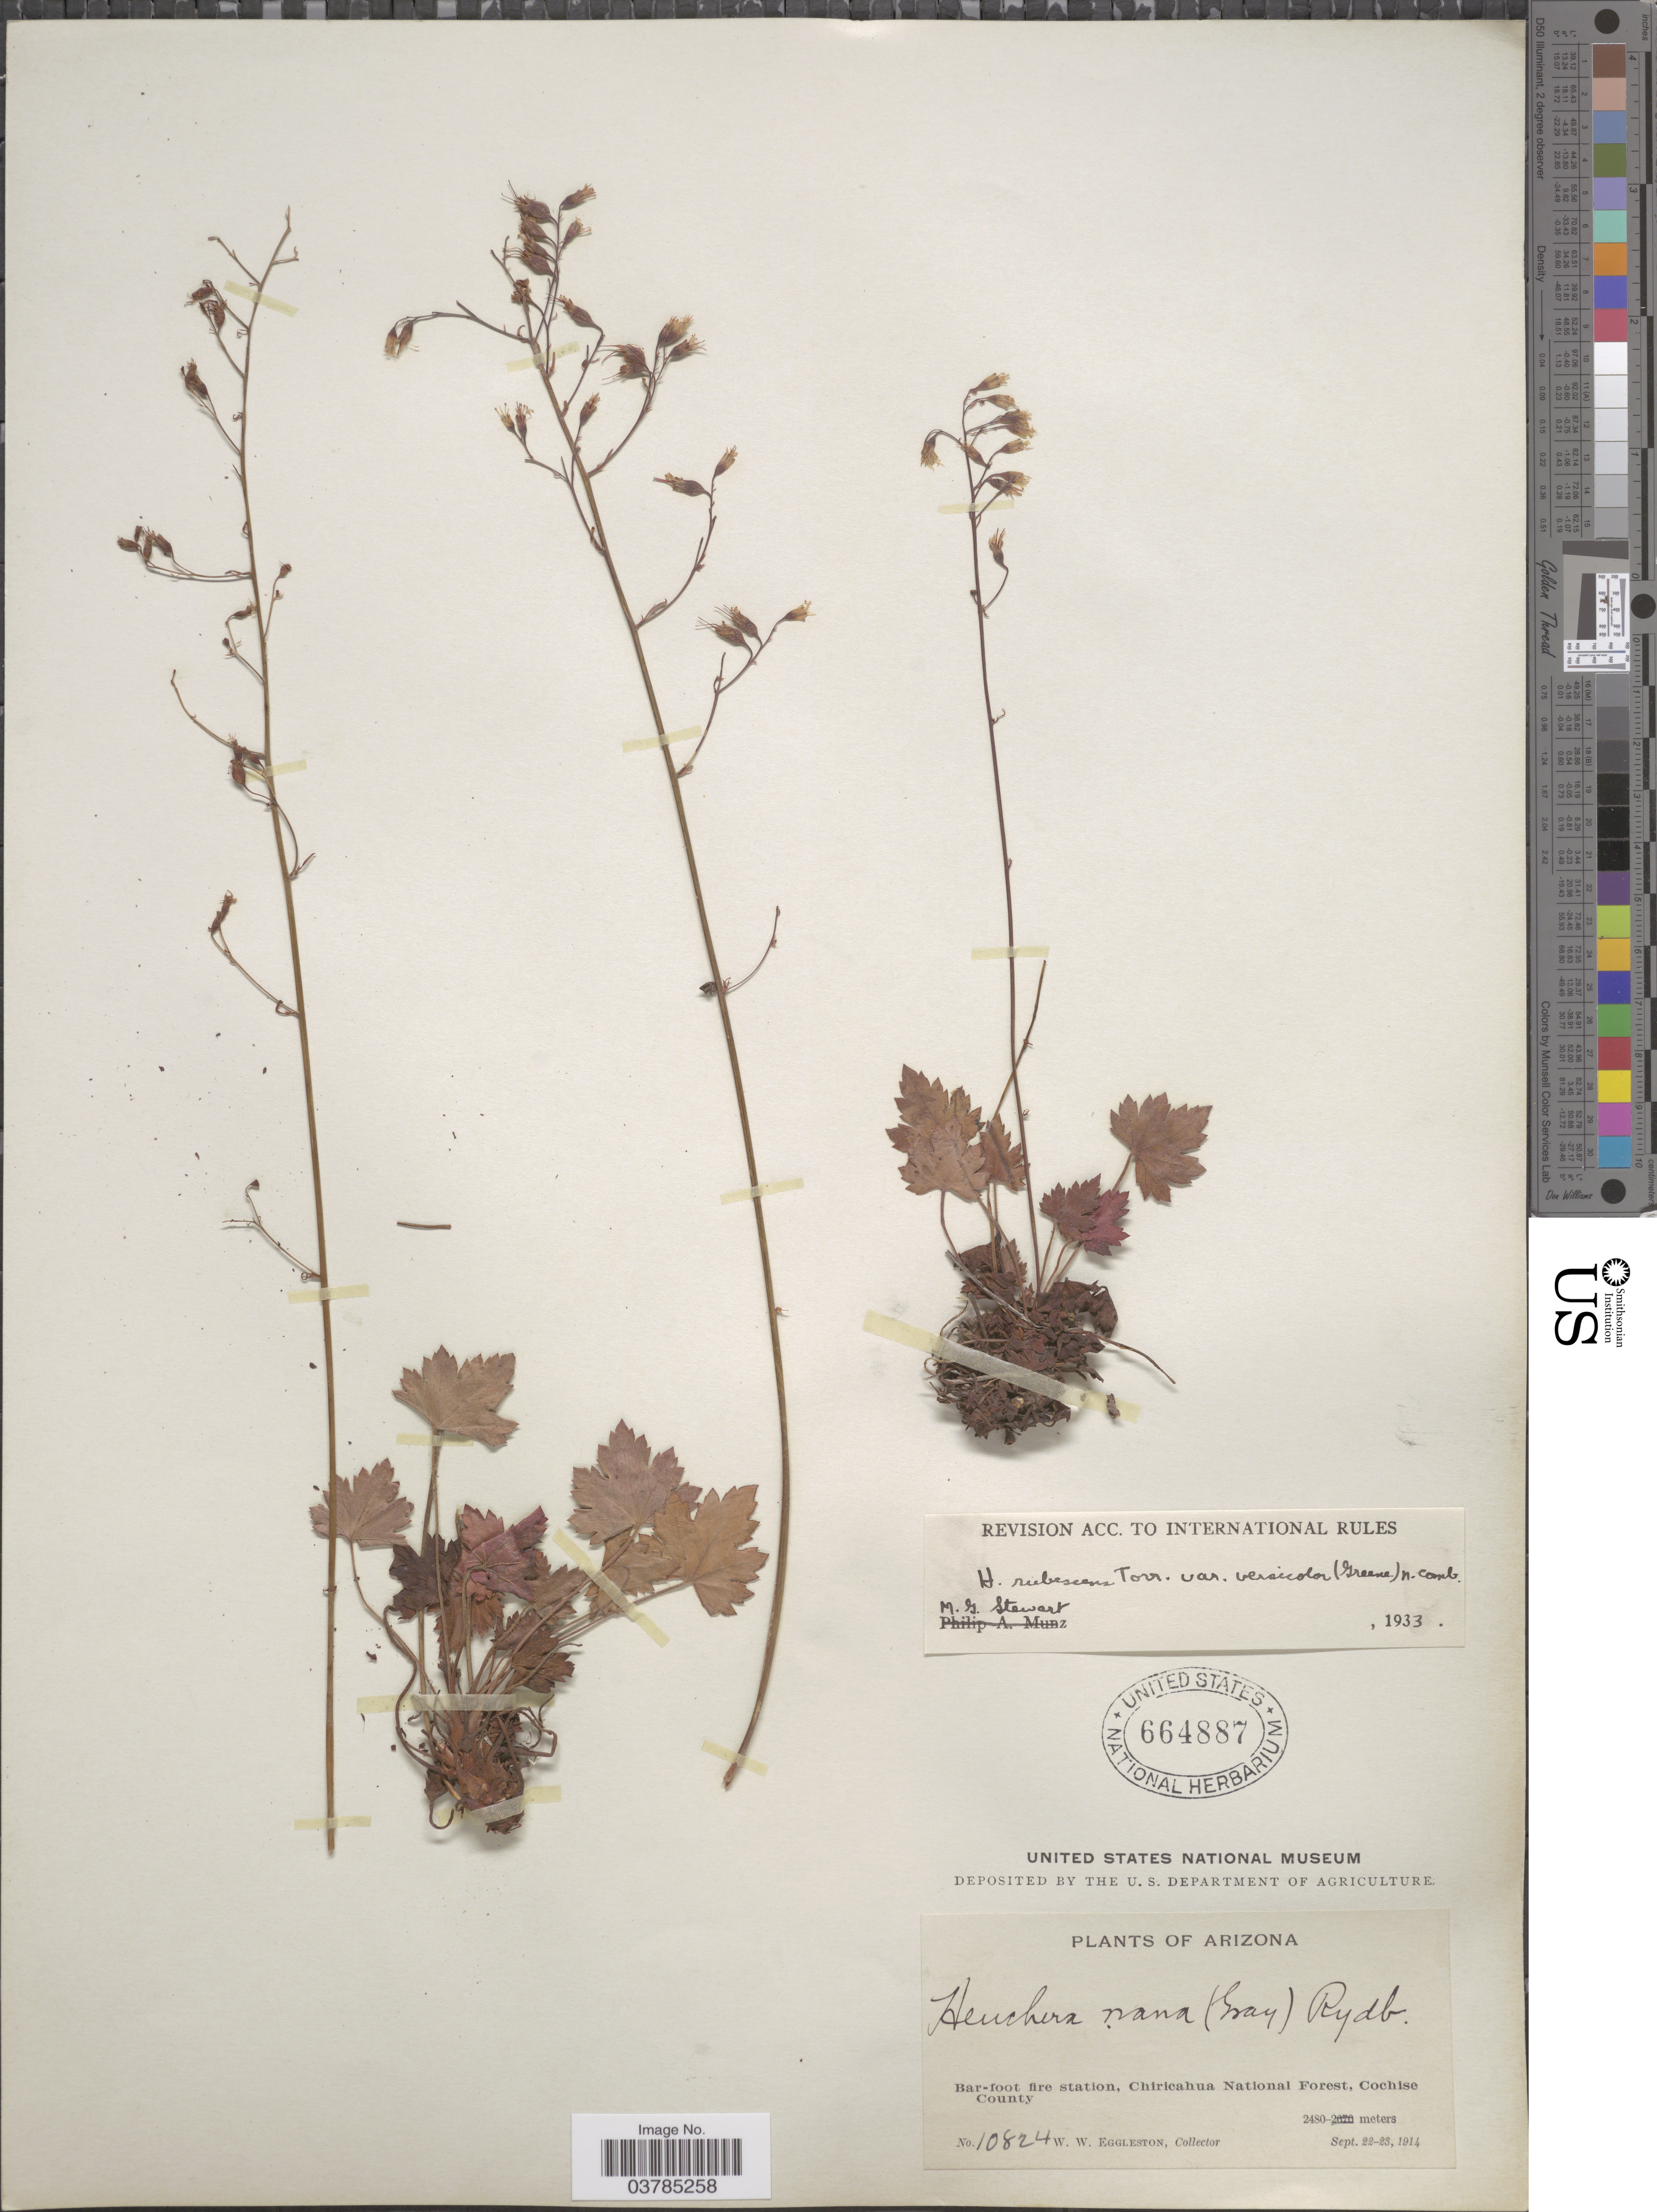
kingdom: Plantae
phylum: Tracheophyta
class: Magnoliopsida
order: Saxifragales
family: Saxifragaceae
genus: Heuchera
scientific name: Heuchera versicolor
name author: Greene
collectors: W. W. Eggleston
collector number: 10824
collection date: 1914-09-22/1914-09-23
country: United States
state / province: Arizona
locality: Bar-foot fire station, Chiricahua National Forest, Cochise County.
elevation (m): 2480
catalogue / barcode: US 664887